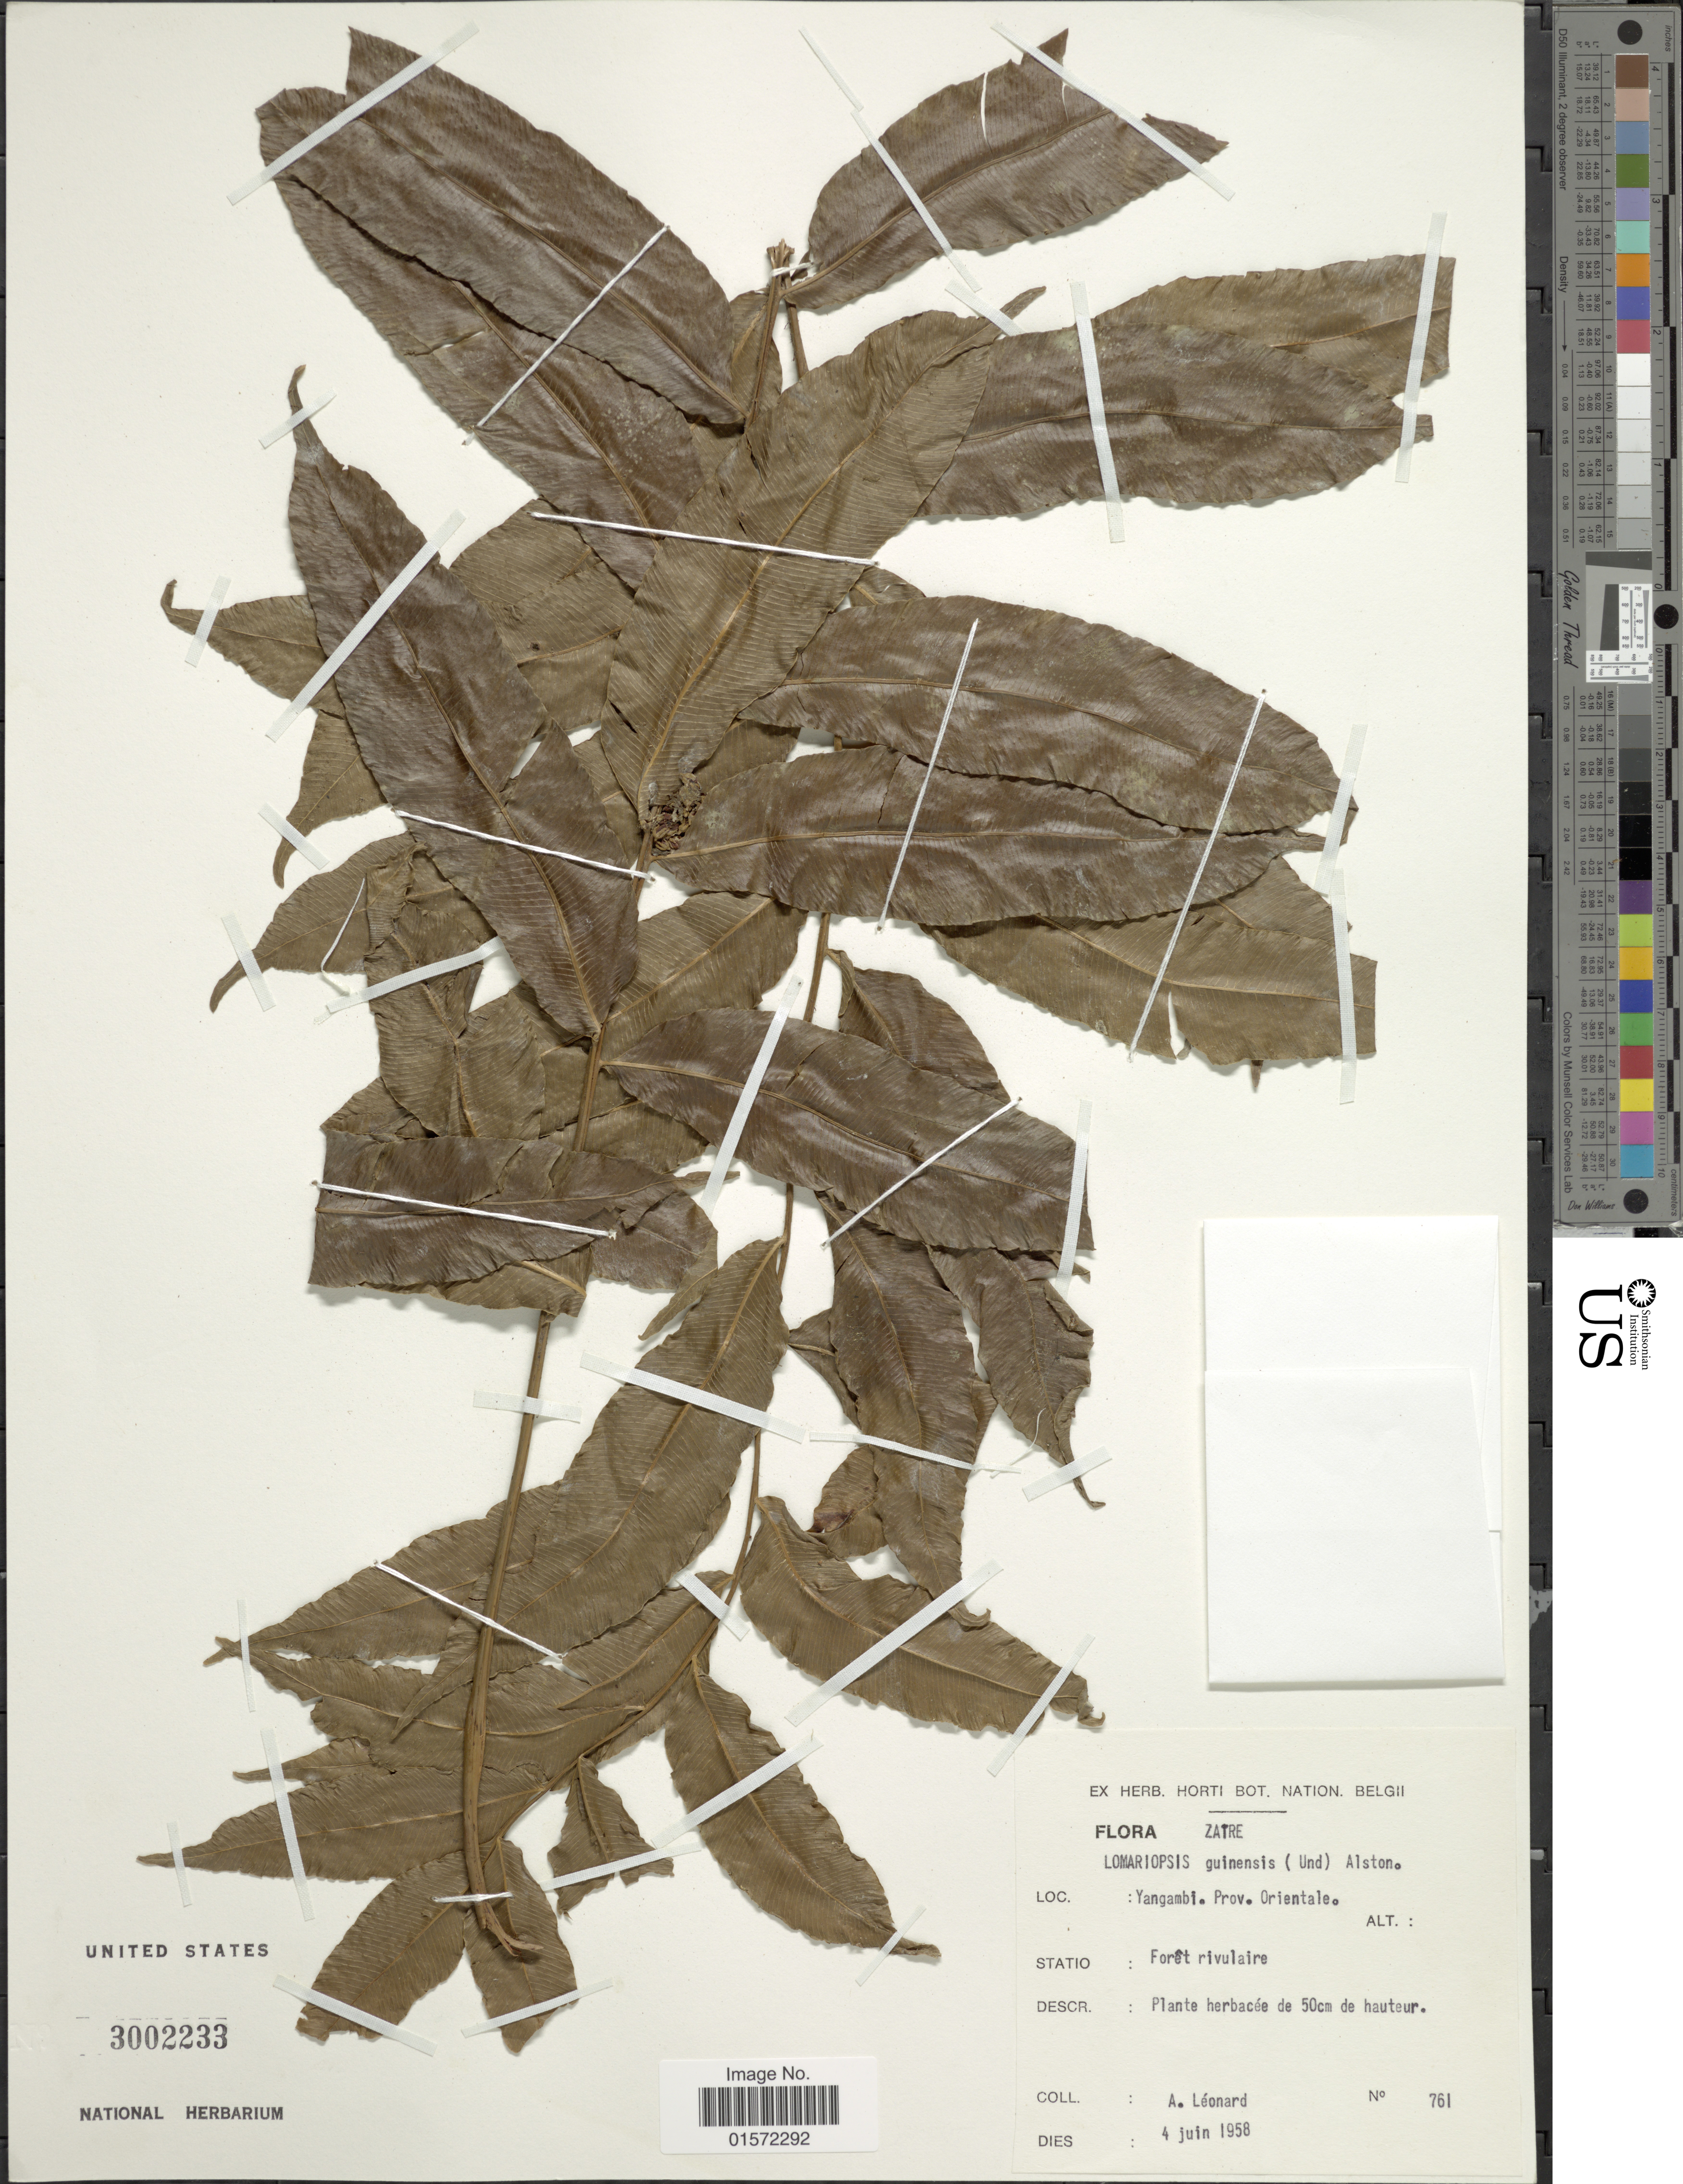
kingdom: Plantae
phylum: Tracheophyta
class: Polypodiopsida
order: Polypodiales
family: Lomariopsidaceae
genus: Lomariopsis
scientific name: Lomariopsis guineensis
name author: Holttum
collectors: A. Leonard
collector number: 761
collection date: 1958-06-04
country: Congo, Democratic Republic of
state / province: Tshopo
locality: Zaire, Yangambi, Forêt rivulaire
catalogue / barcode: US 3002233